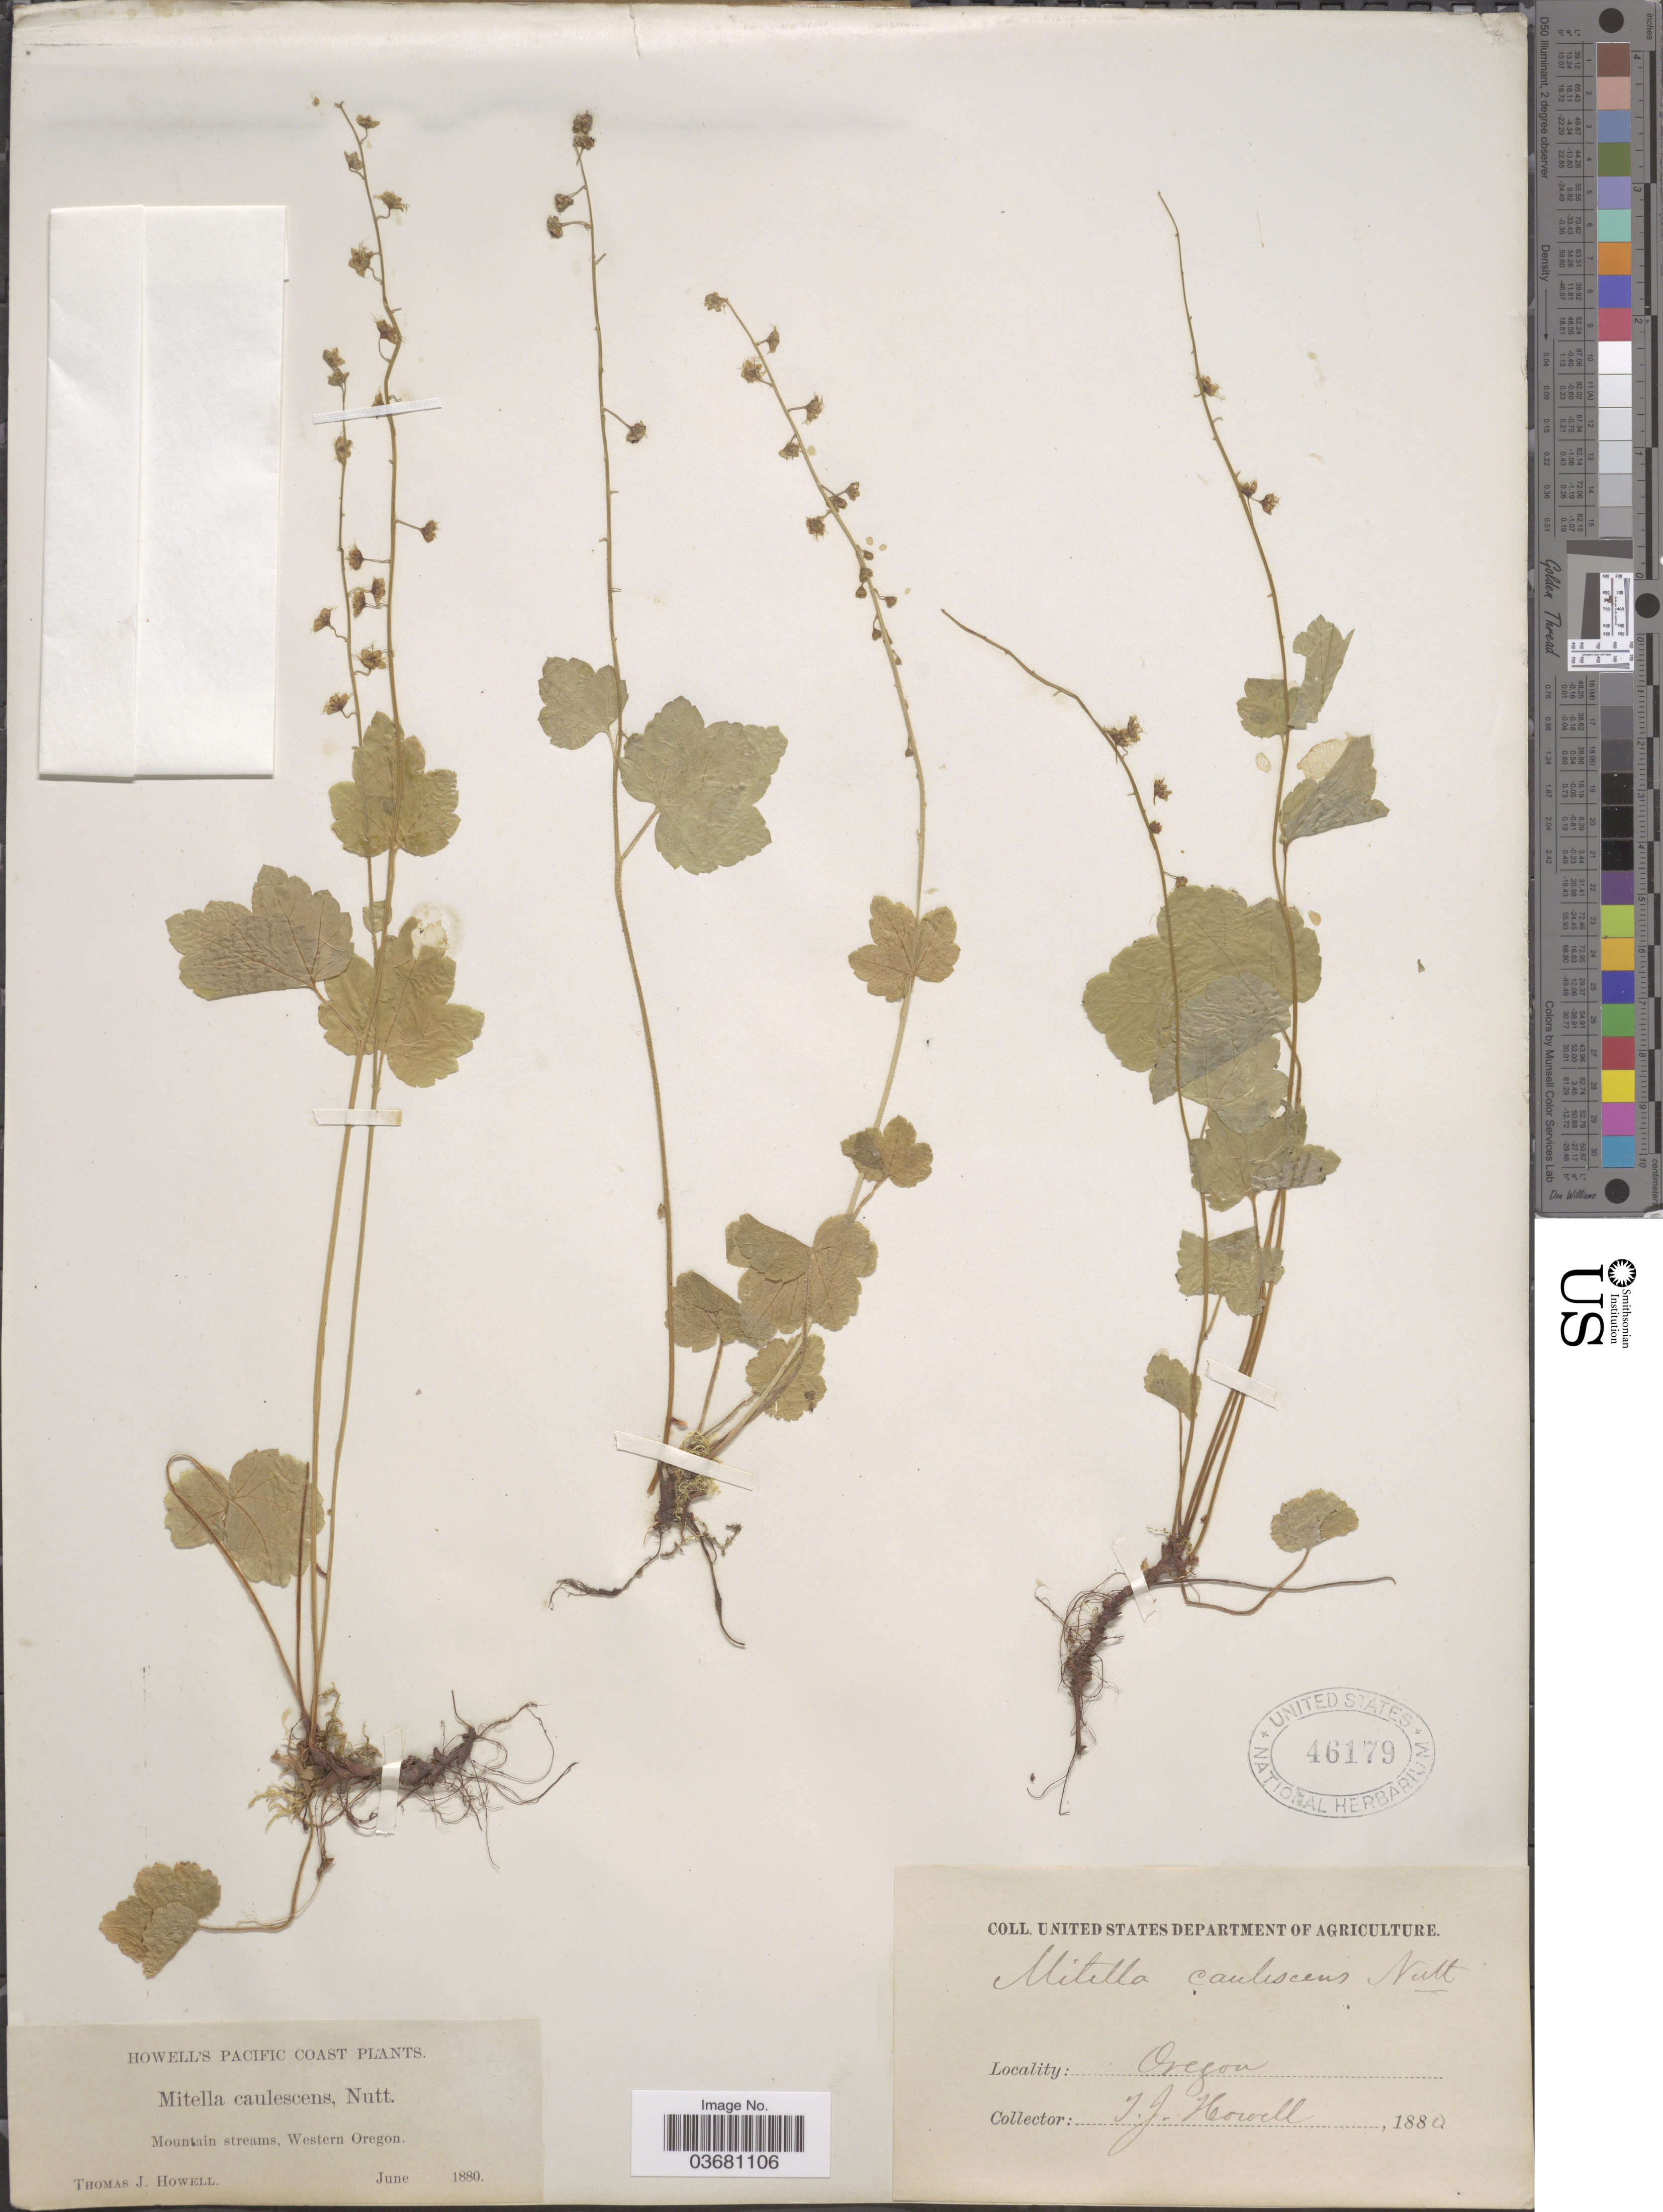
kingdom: Plantae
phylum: Tracheophyta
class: Magnoliopsida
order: Saxifragales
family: Saxifragaceae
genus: Mitella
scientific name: Mitella caulescens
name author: (Nutt.) Howell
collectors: T. J. Howell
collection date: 1880-06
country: United States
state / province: Oregon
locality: Pacific Coast. Mountain streams, Western Oregon.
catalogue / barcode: US 46179